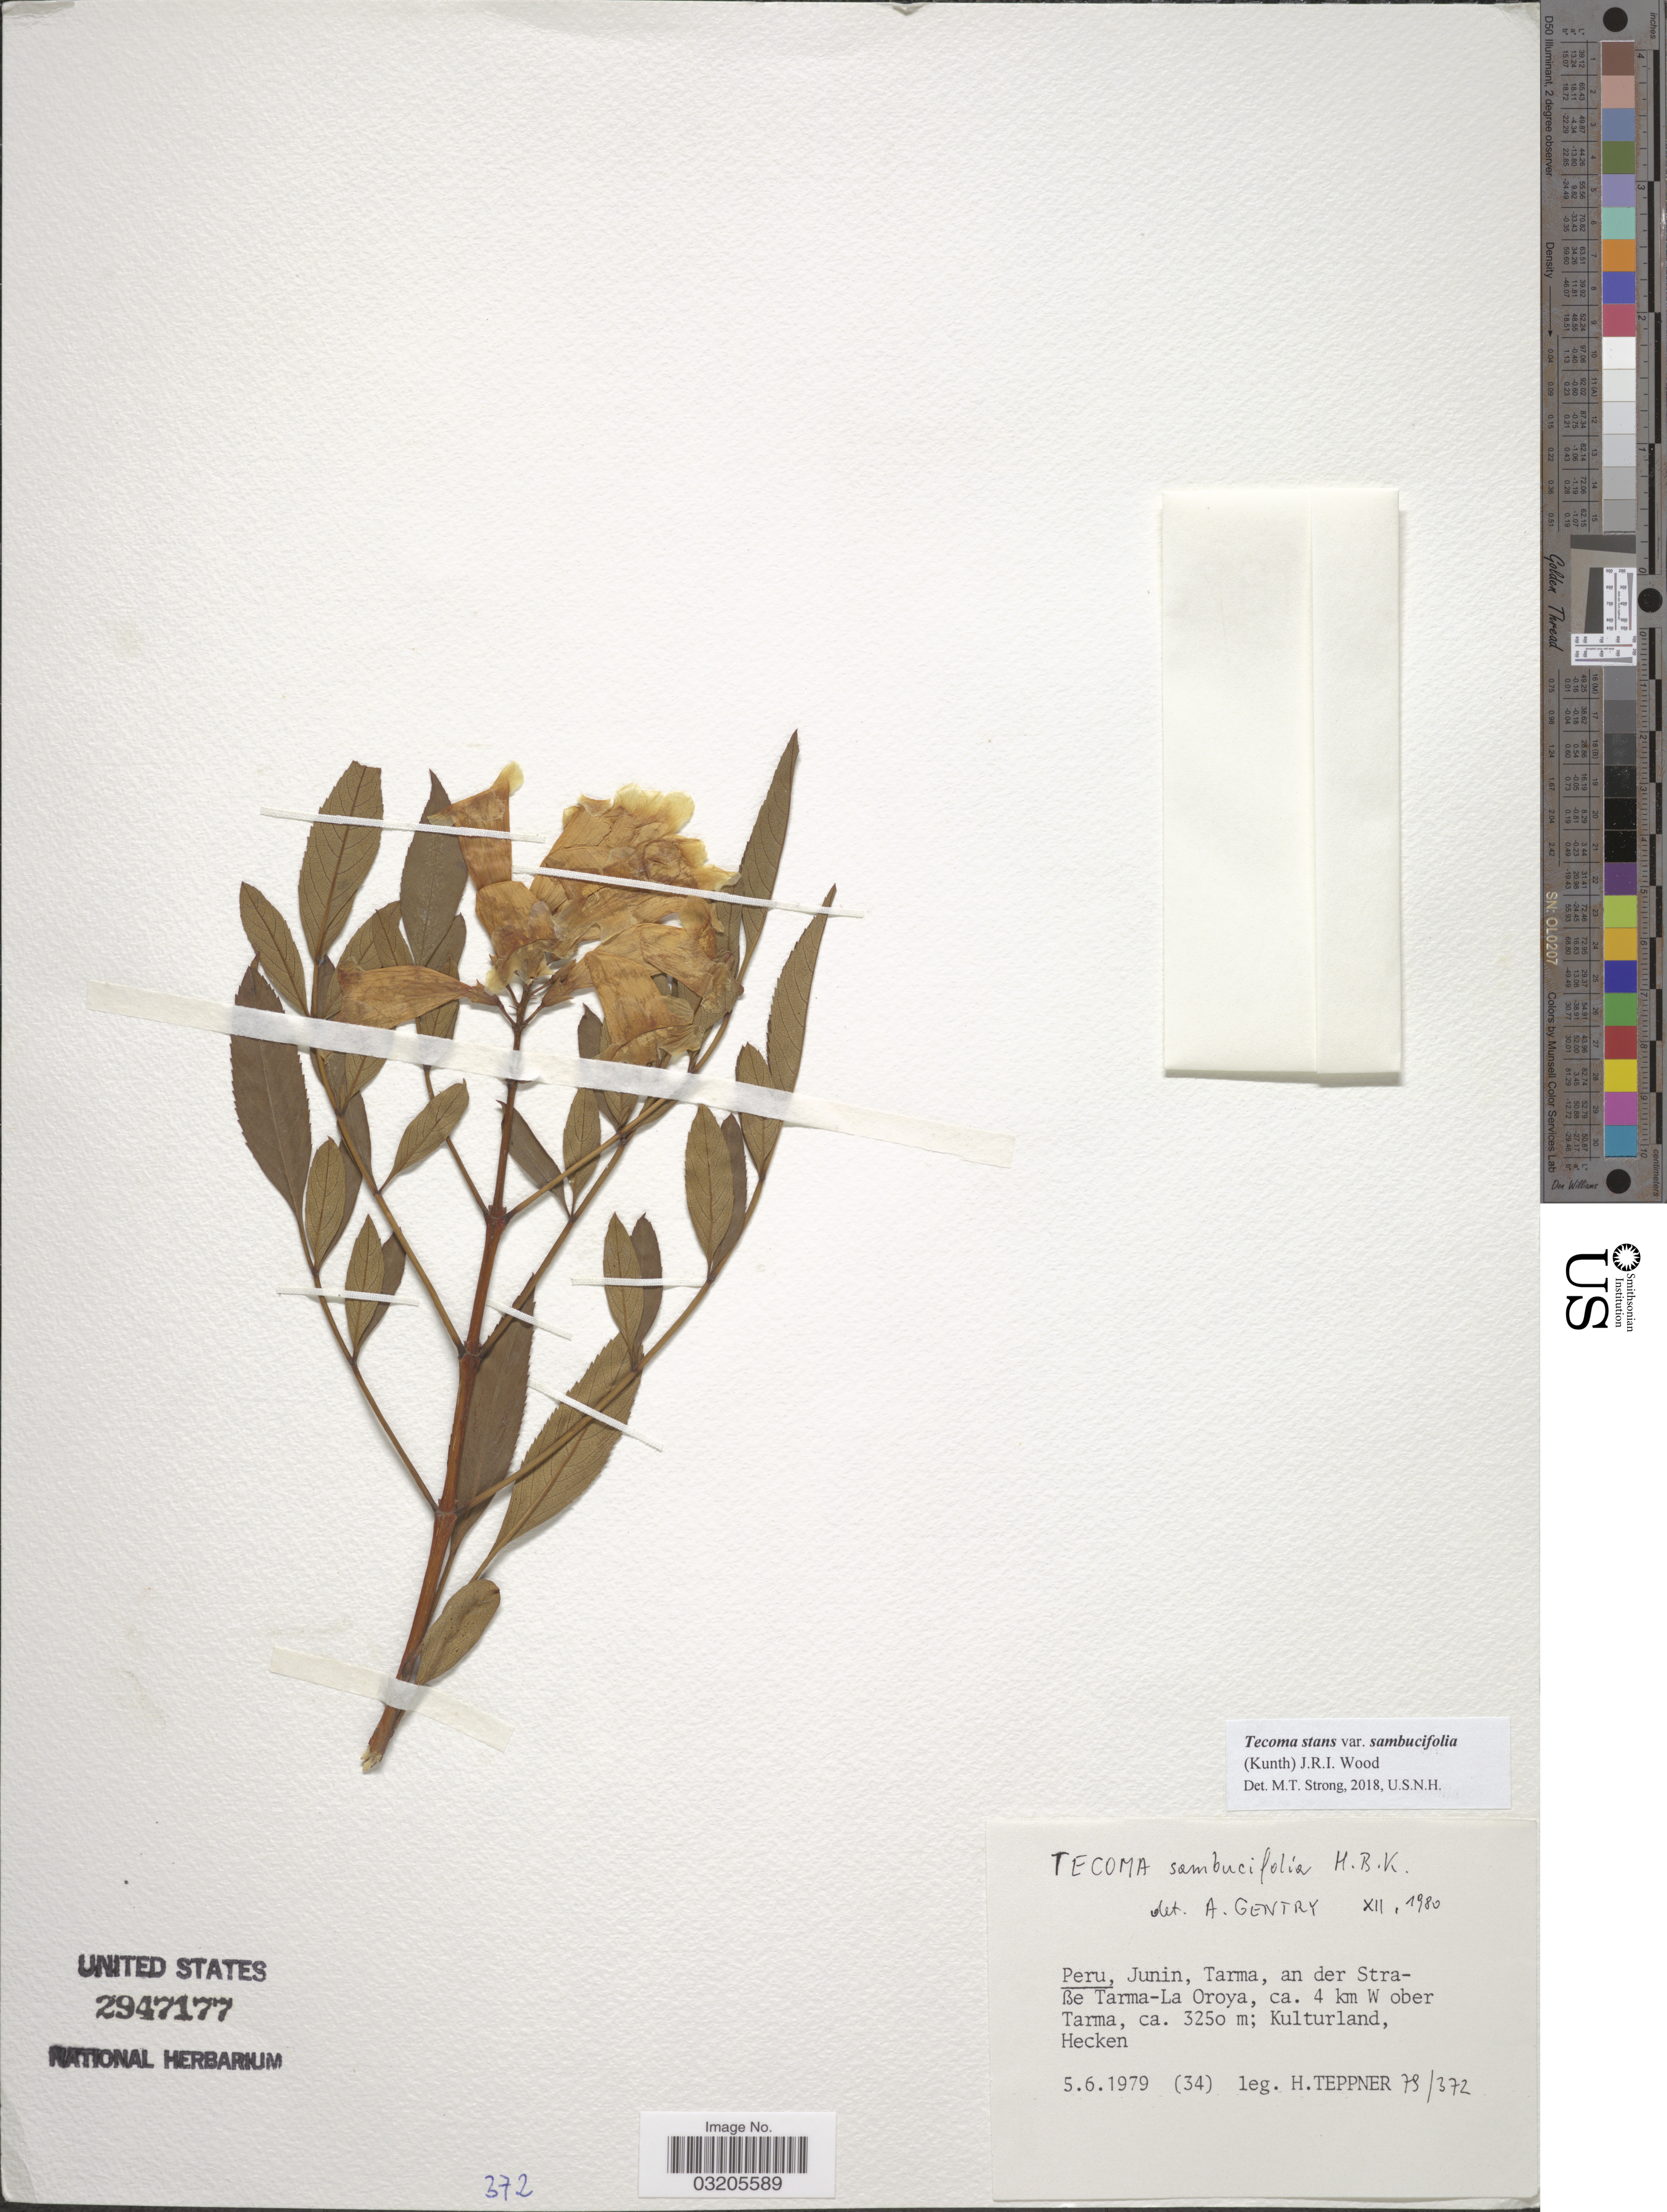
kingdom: Plantae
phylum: Tracheophyta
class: Magnoliopsida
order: Lamiales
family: Bignoniaceae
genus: Tecoma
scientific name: Tecoma stans var. sambucifolia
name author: (Kunth) J.R.I. Wood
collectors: H. Teppner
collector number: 79/372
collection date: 1979-06-05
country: Peru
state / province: Junín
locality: Tarma, an der Straße Tarma-La Oroya, ca. 4 km W ober Tarma, Kulturland, Hecken.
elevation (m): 3250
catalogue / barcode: US 2947177